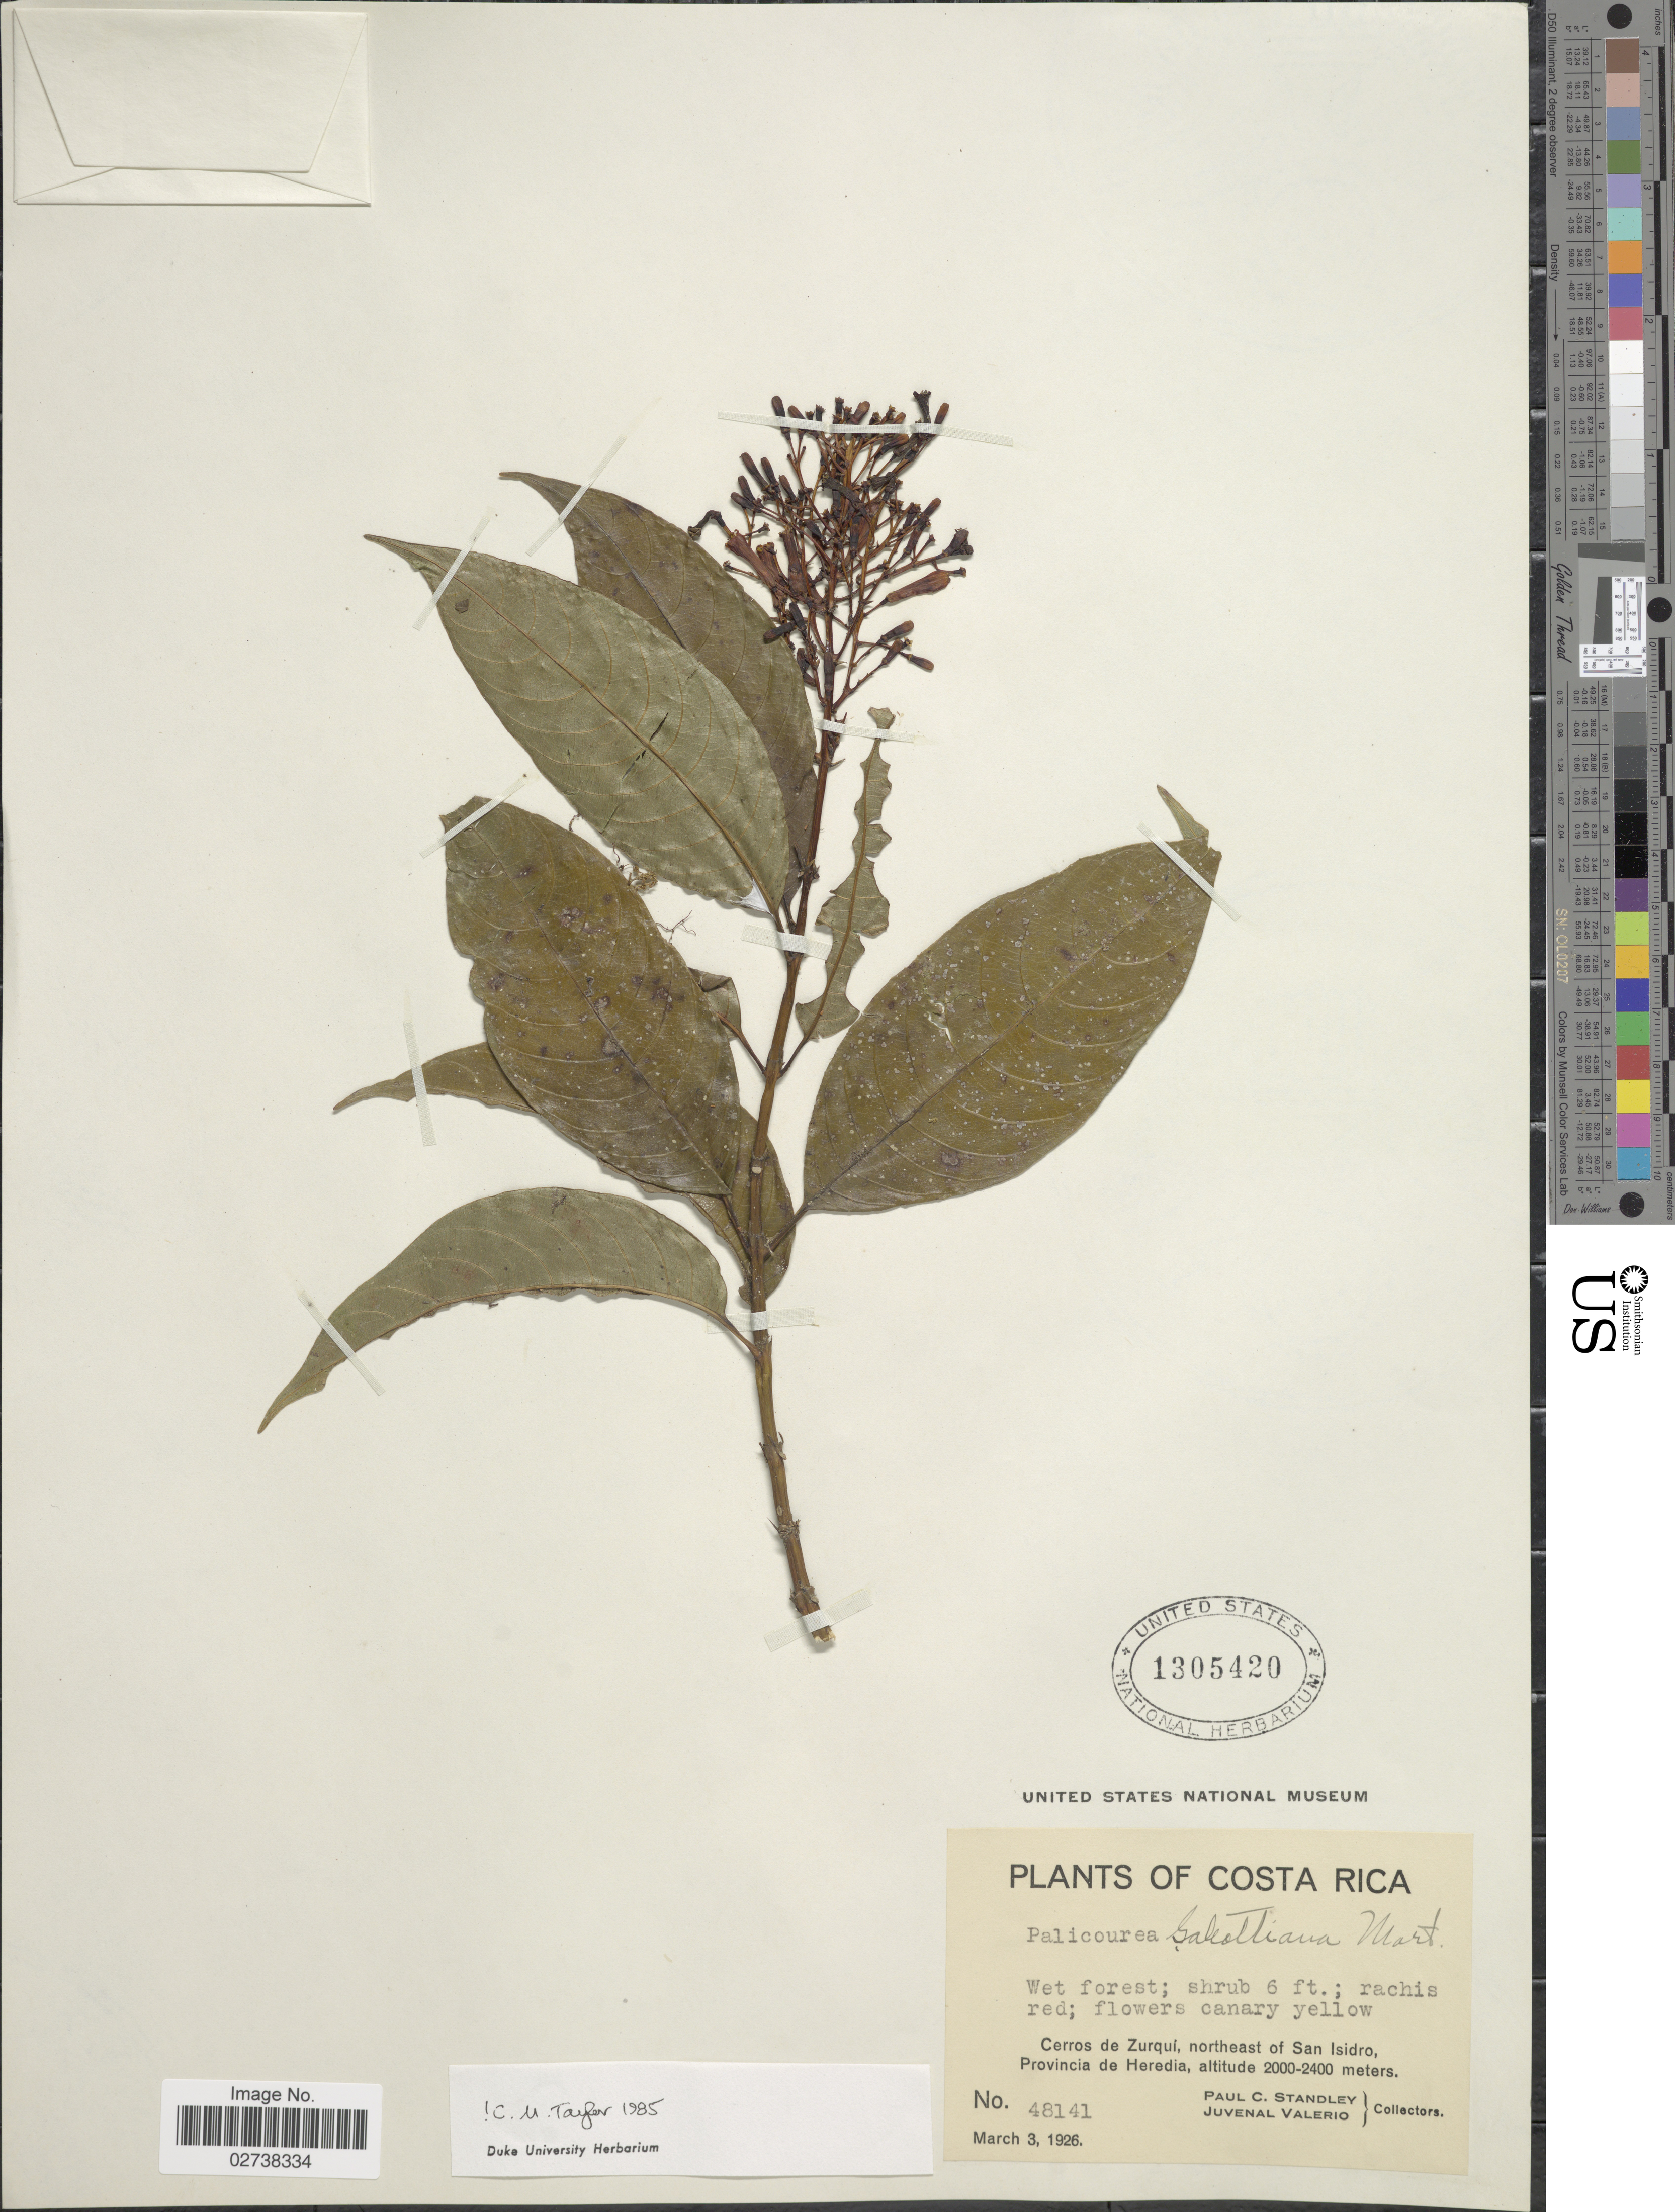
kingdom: Plantae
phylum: Tracheophyta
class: Magnoliopsida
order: Gentianales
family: Rubiaceae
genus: Palicourea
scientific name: Palicourea galeottiana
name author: M. Martens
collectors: P. C. Standley & J. Valerio R.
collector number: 48141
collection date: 1926-03-03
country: Costa Rica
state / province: Heredia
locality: Cerros de Zurqui, northeast of San Isidro, Provincia de Heredia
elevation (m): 2000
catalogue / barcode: US 1305420